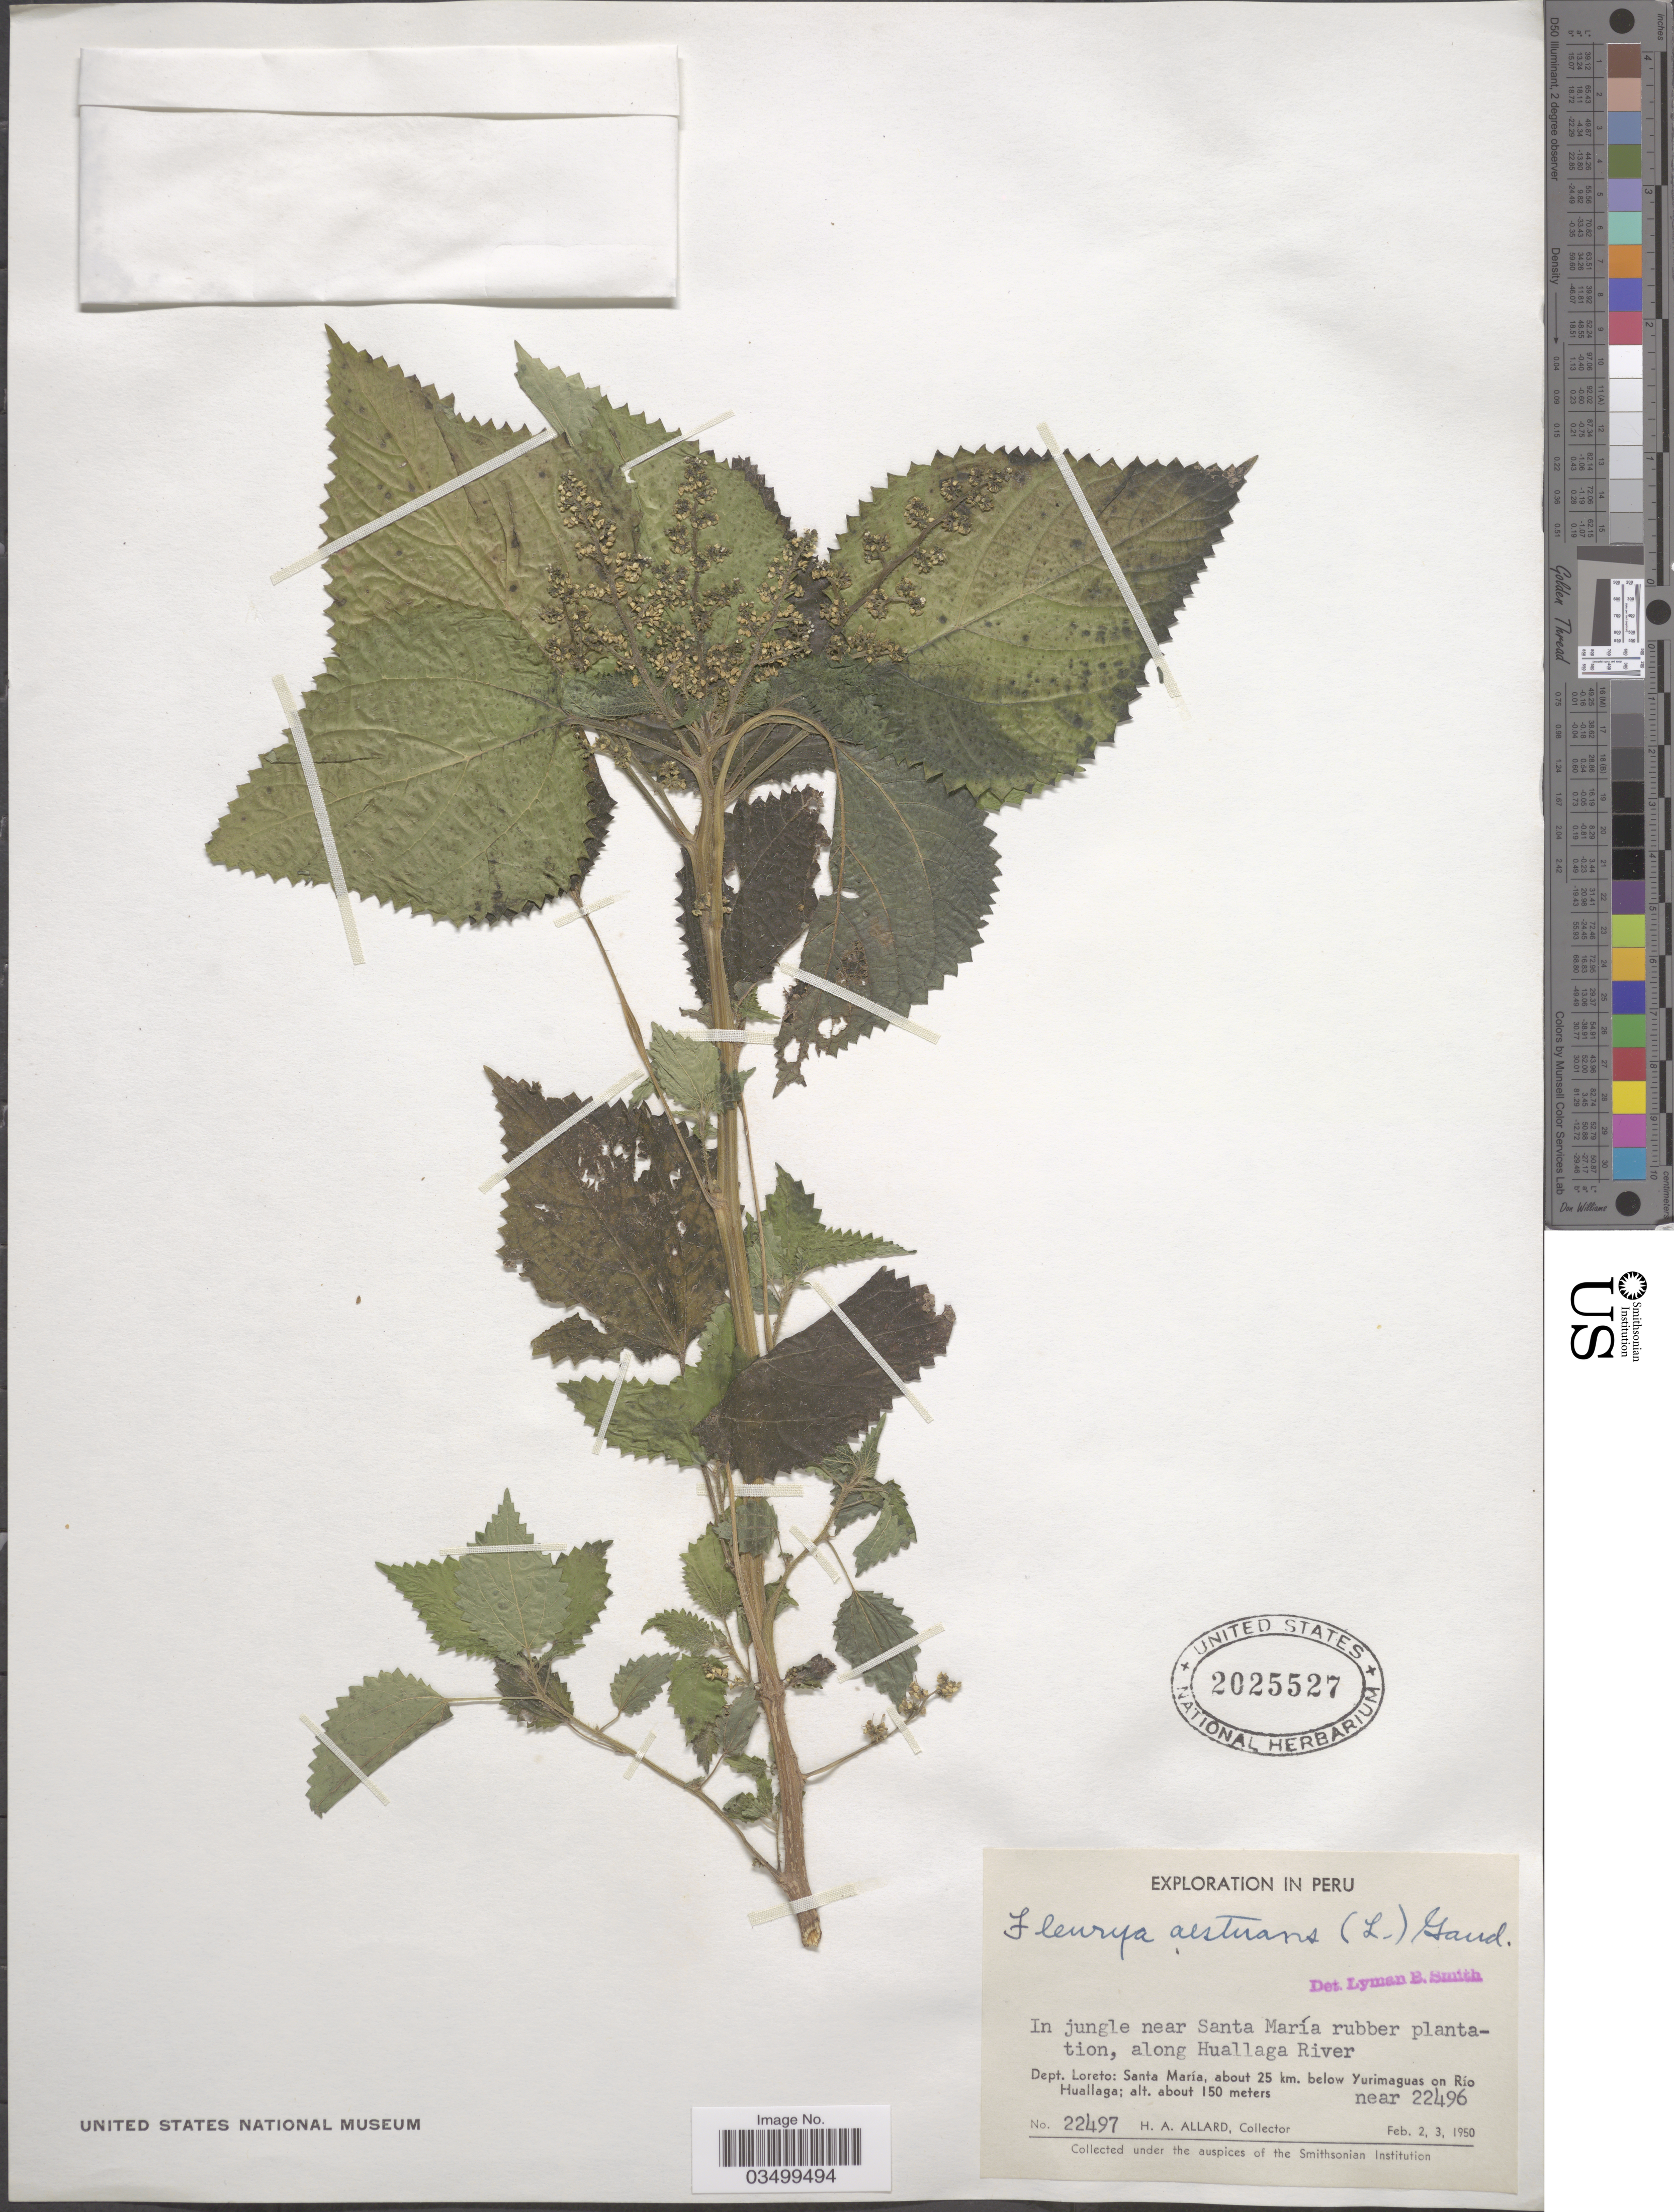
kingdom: Plantae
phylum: Tracheophyta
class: Magnoliopsida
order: Rosales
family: Urticaceae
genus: Laportea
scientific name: Laportea aestuans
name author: (L.) Chew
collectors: H. A. Allard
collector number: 22497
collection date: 1950-02-02/1950-02-03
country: Peru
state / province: Loreto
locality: In jungle near Santa María rubber plantation, along Huallaga River. Dept. Loreto: Santa María, about 25 km. below Yurimaguas on Río Huallaga, near 22496.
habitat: in jungle near rubber plantation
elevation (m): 150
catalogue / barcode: US 2025527